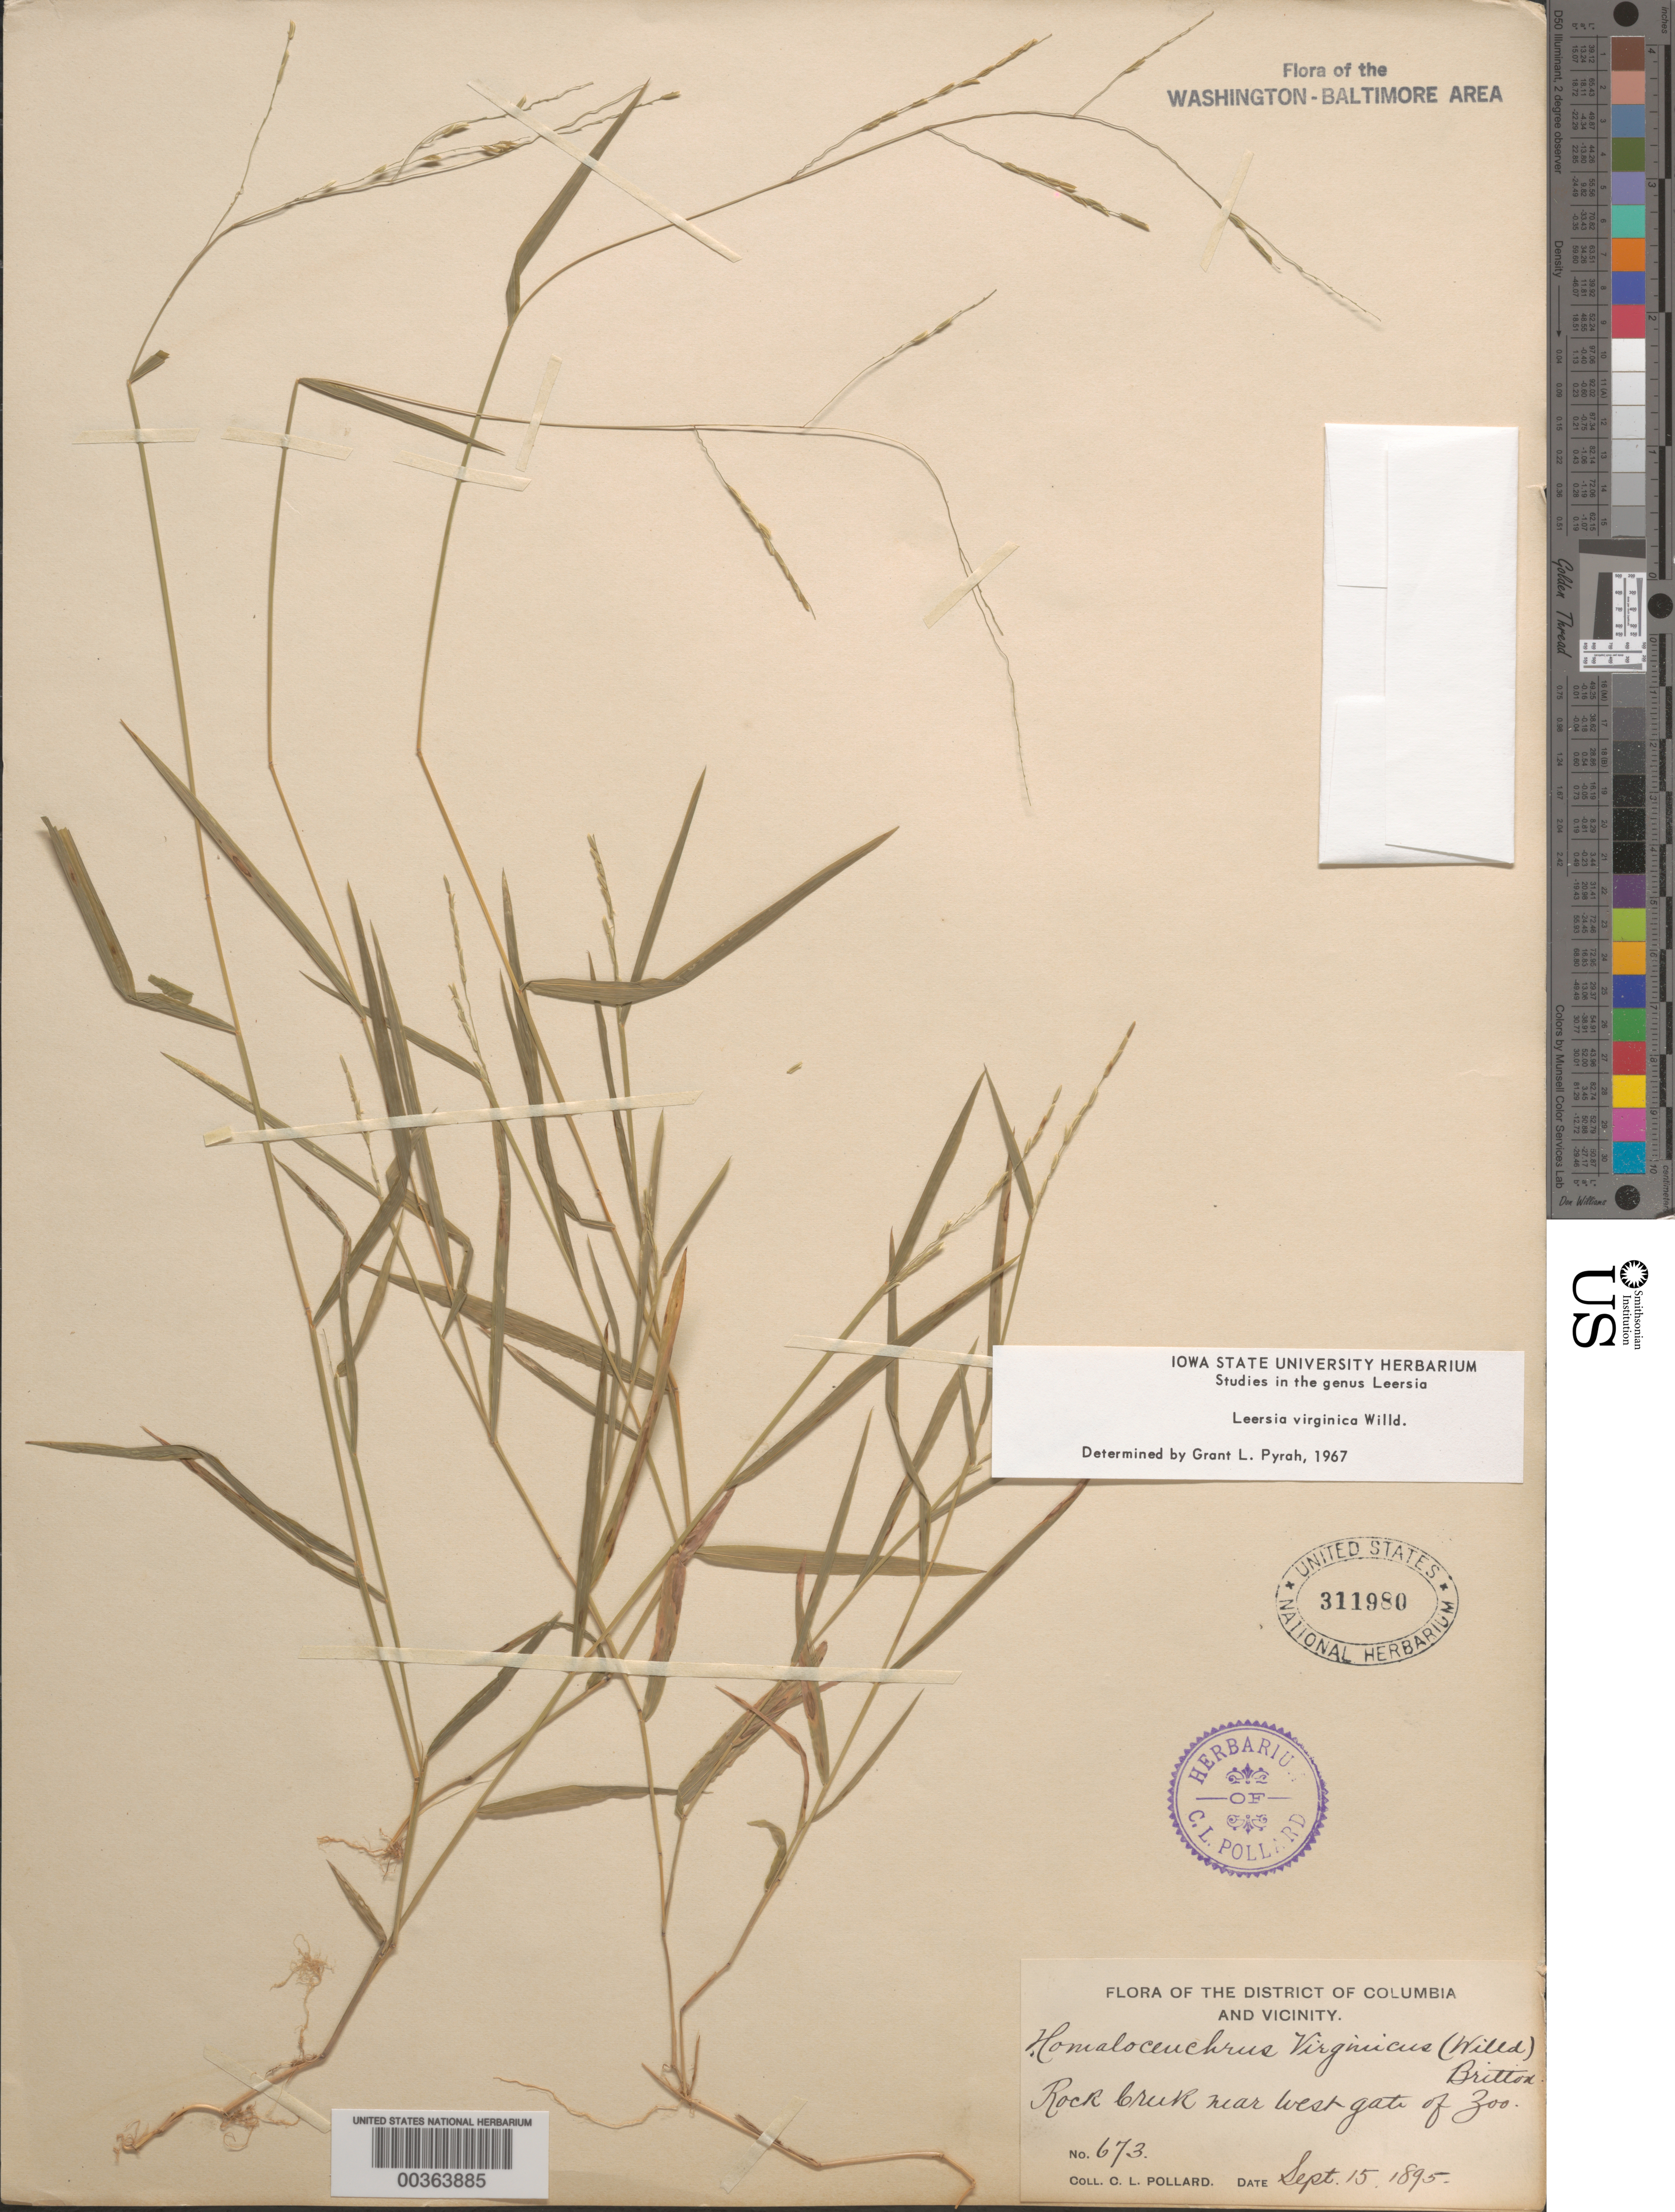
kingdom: Plantae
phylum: Tracheophyta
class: Liliopsida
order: Poales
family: Poaceae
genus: Leersia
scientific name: Leersia virginica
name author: Willd.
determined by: Pyrah, G. L.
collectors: C. L. Pollard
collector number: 673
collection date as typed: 15 Sep 1895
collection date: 1895-09-15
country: United States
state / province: District of Columbia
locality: Rock Creek near west gate of Zoo Rock Creek Park and Vicinity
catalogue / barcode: US 311980